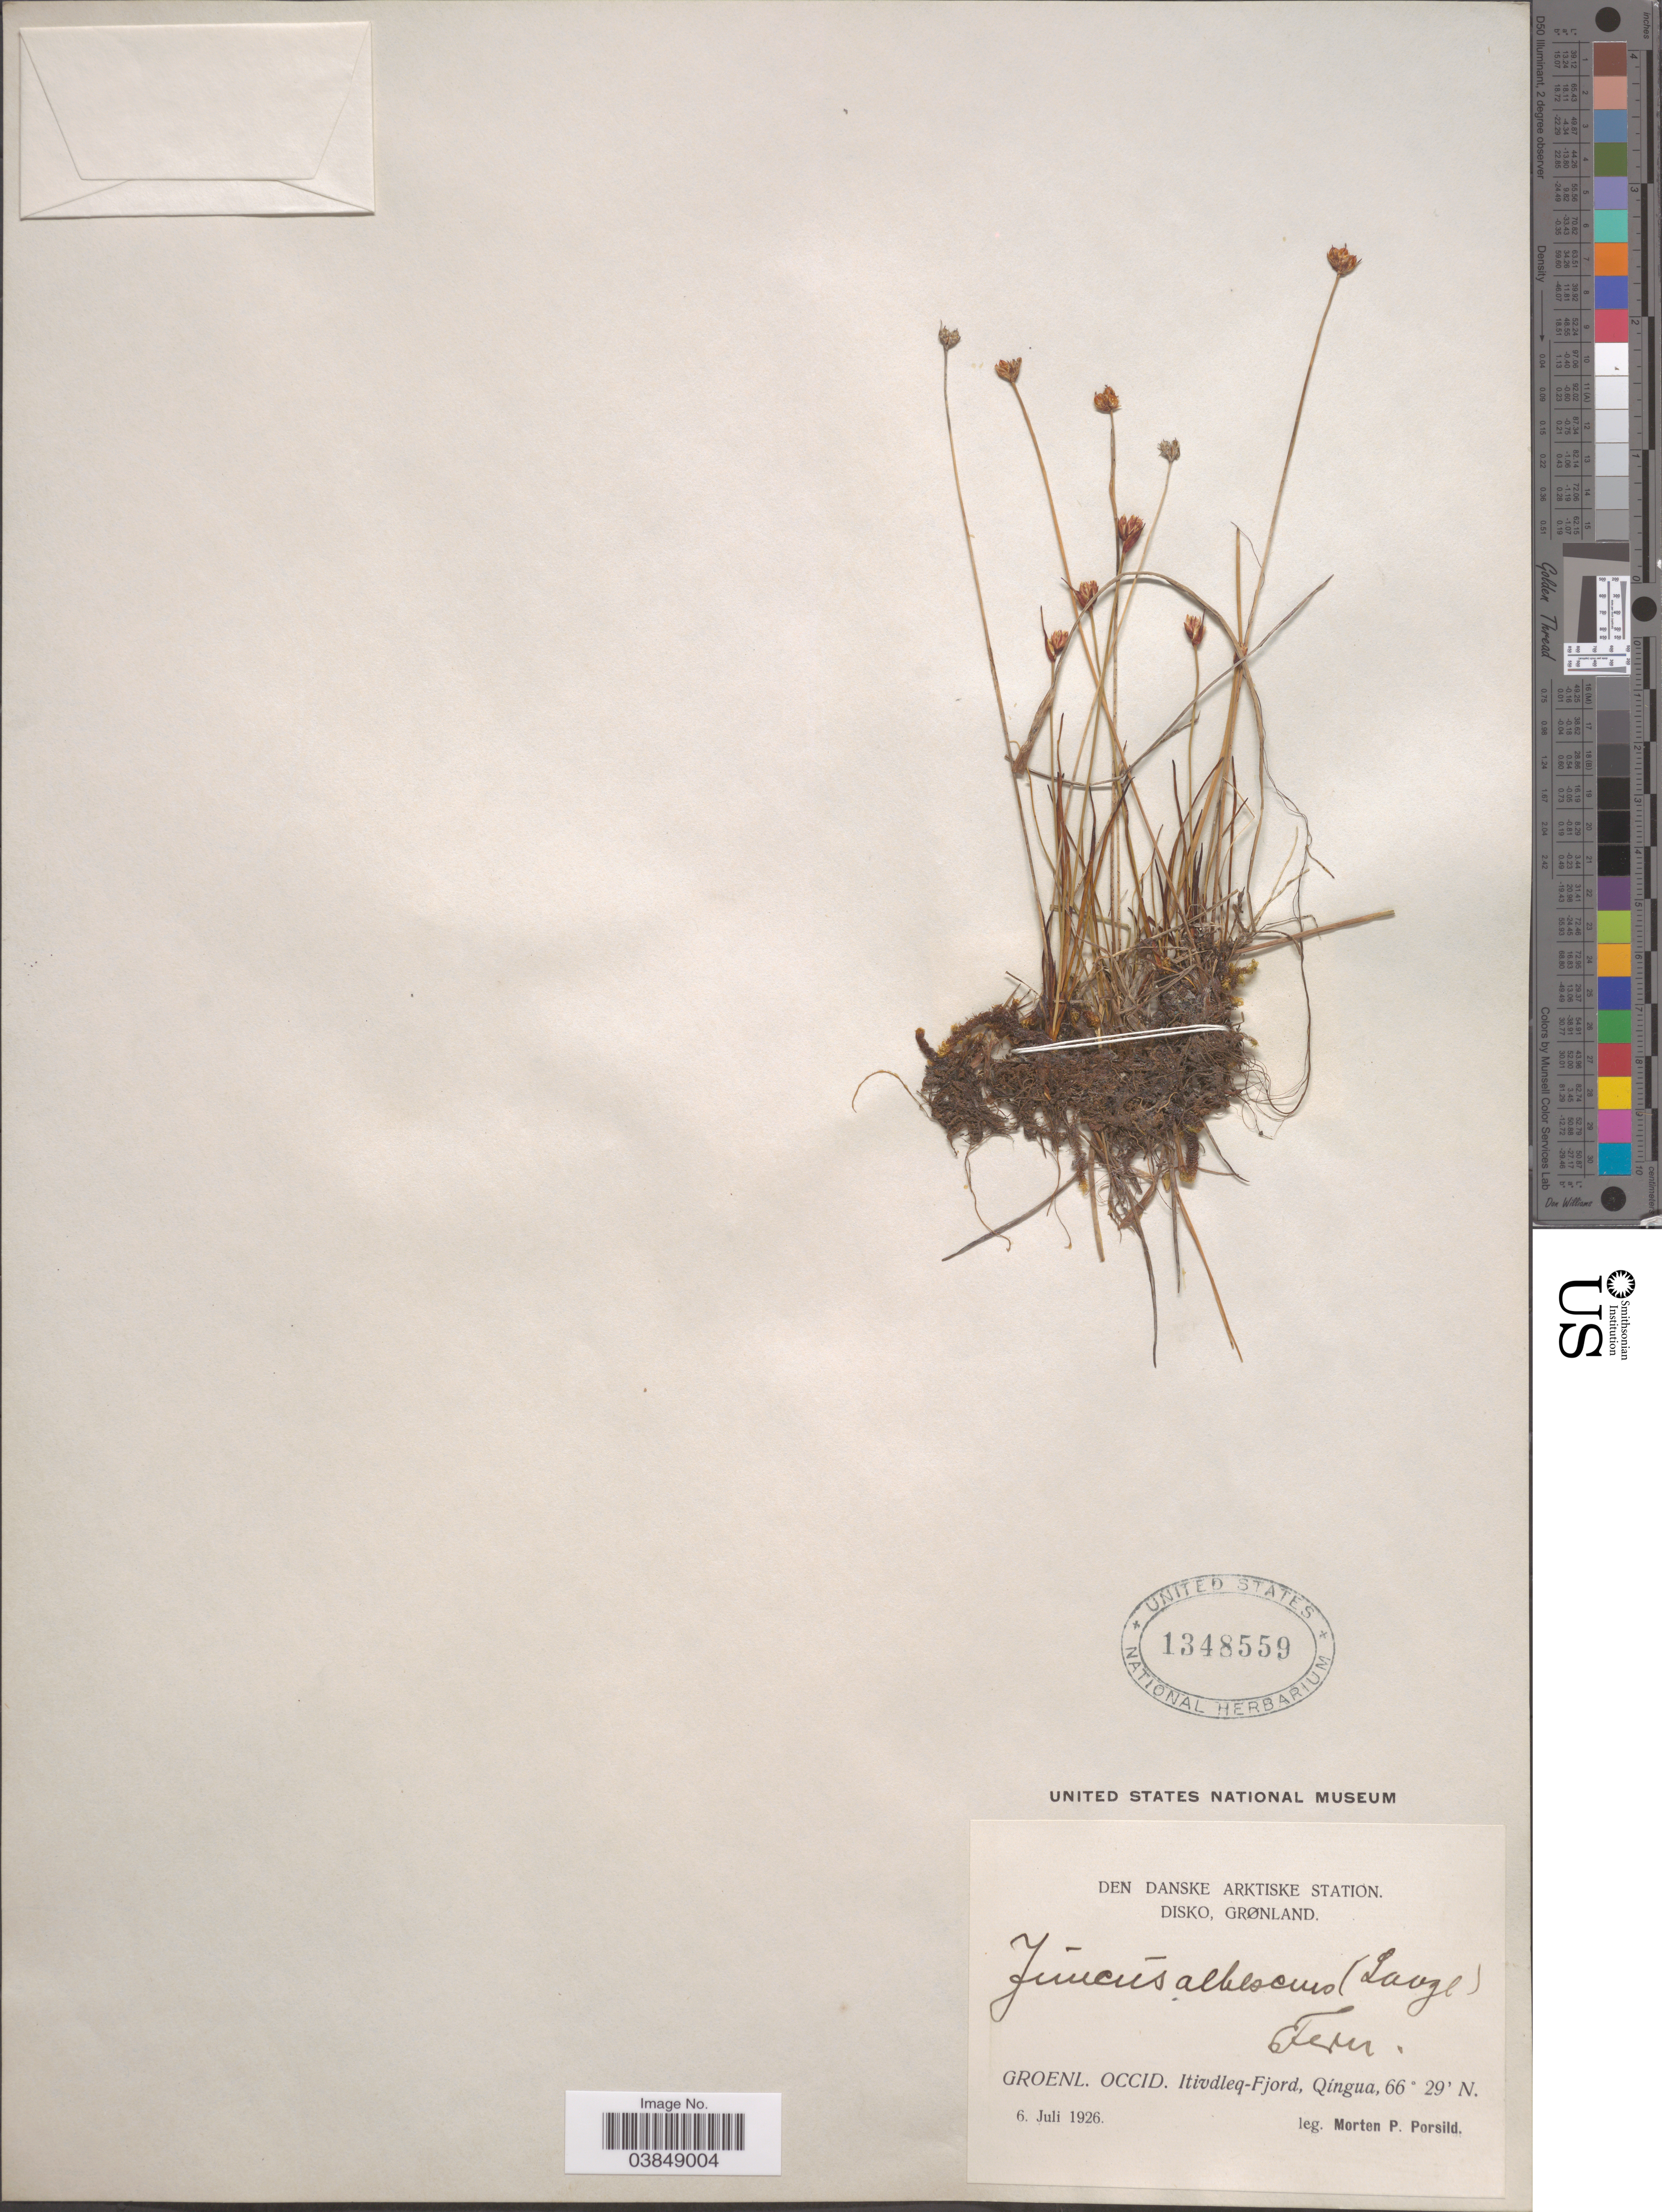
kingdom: Plantae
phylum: Tracheophyta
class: Liliopsida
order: Poales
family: Juncaceae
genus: Juncus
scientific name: Juncus albescens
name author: Fernald & Lange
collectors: M. P. Porsild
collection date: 1926-07-06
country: Greenland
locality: Den Danske Arktiske Station. Disko, Grønland. Groenl. Occid. Itivdleq-Fjord, Qíngua.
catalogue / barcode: US 1348559